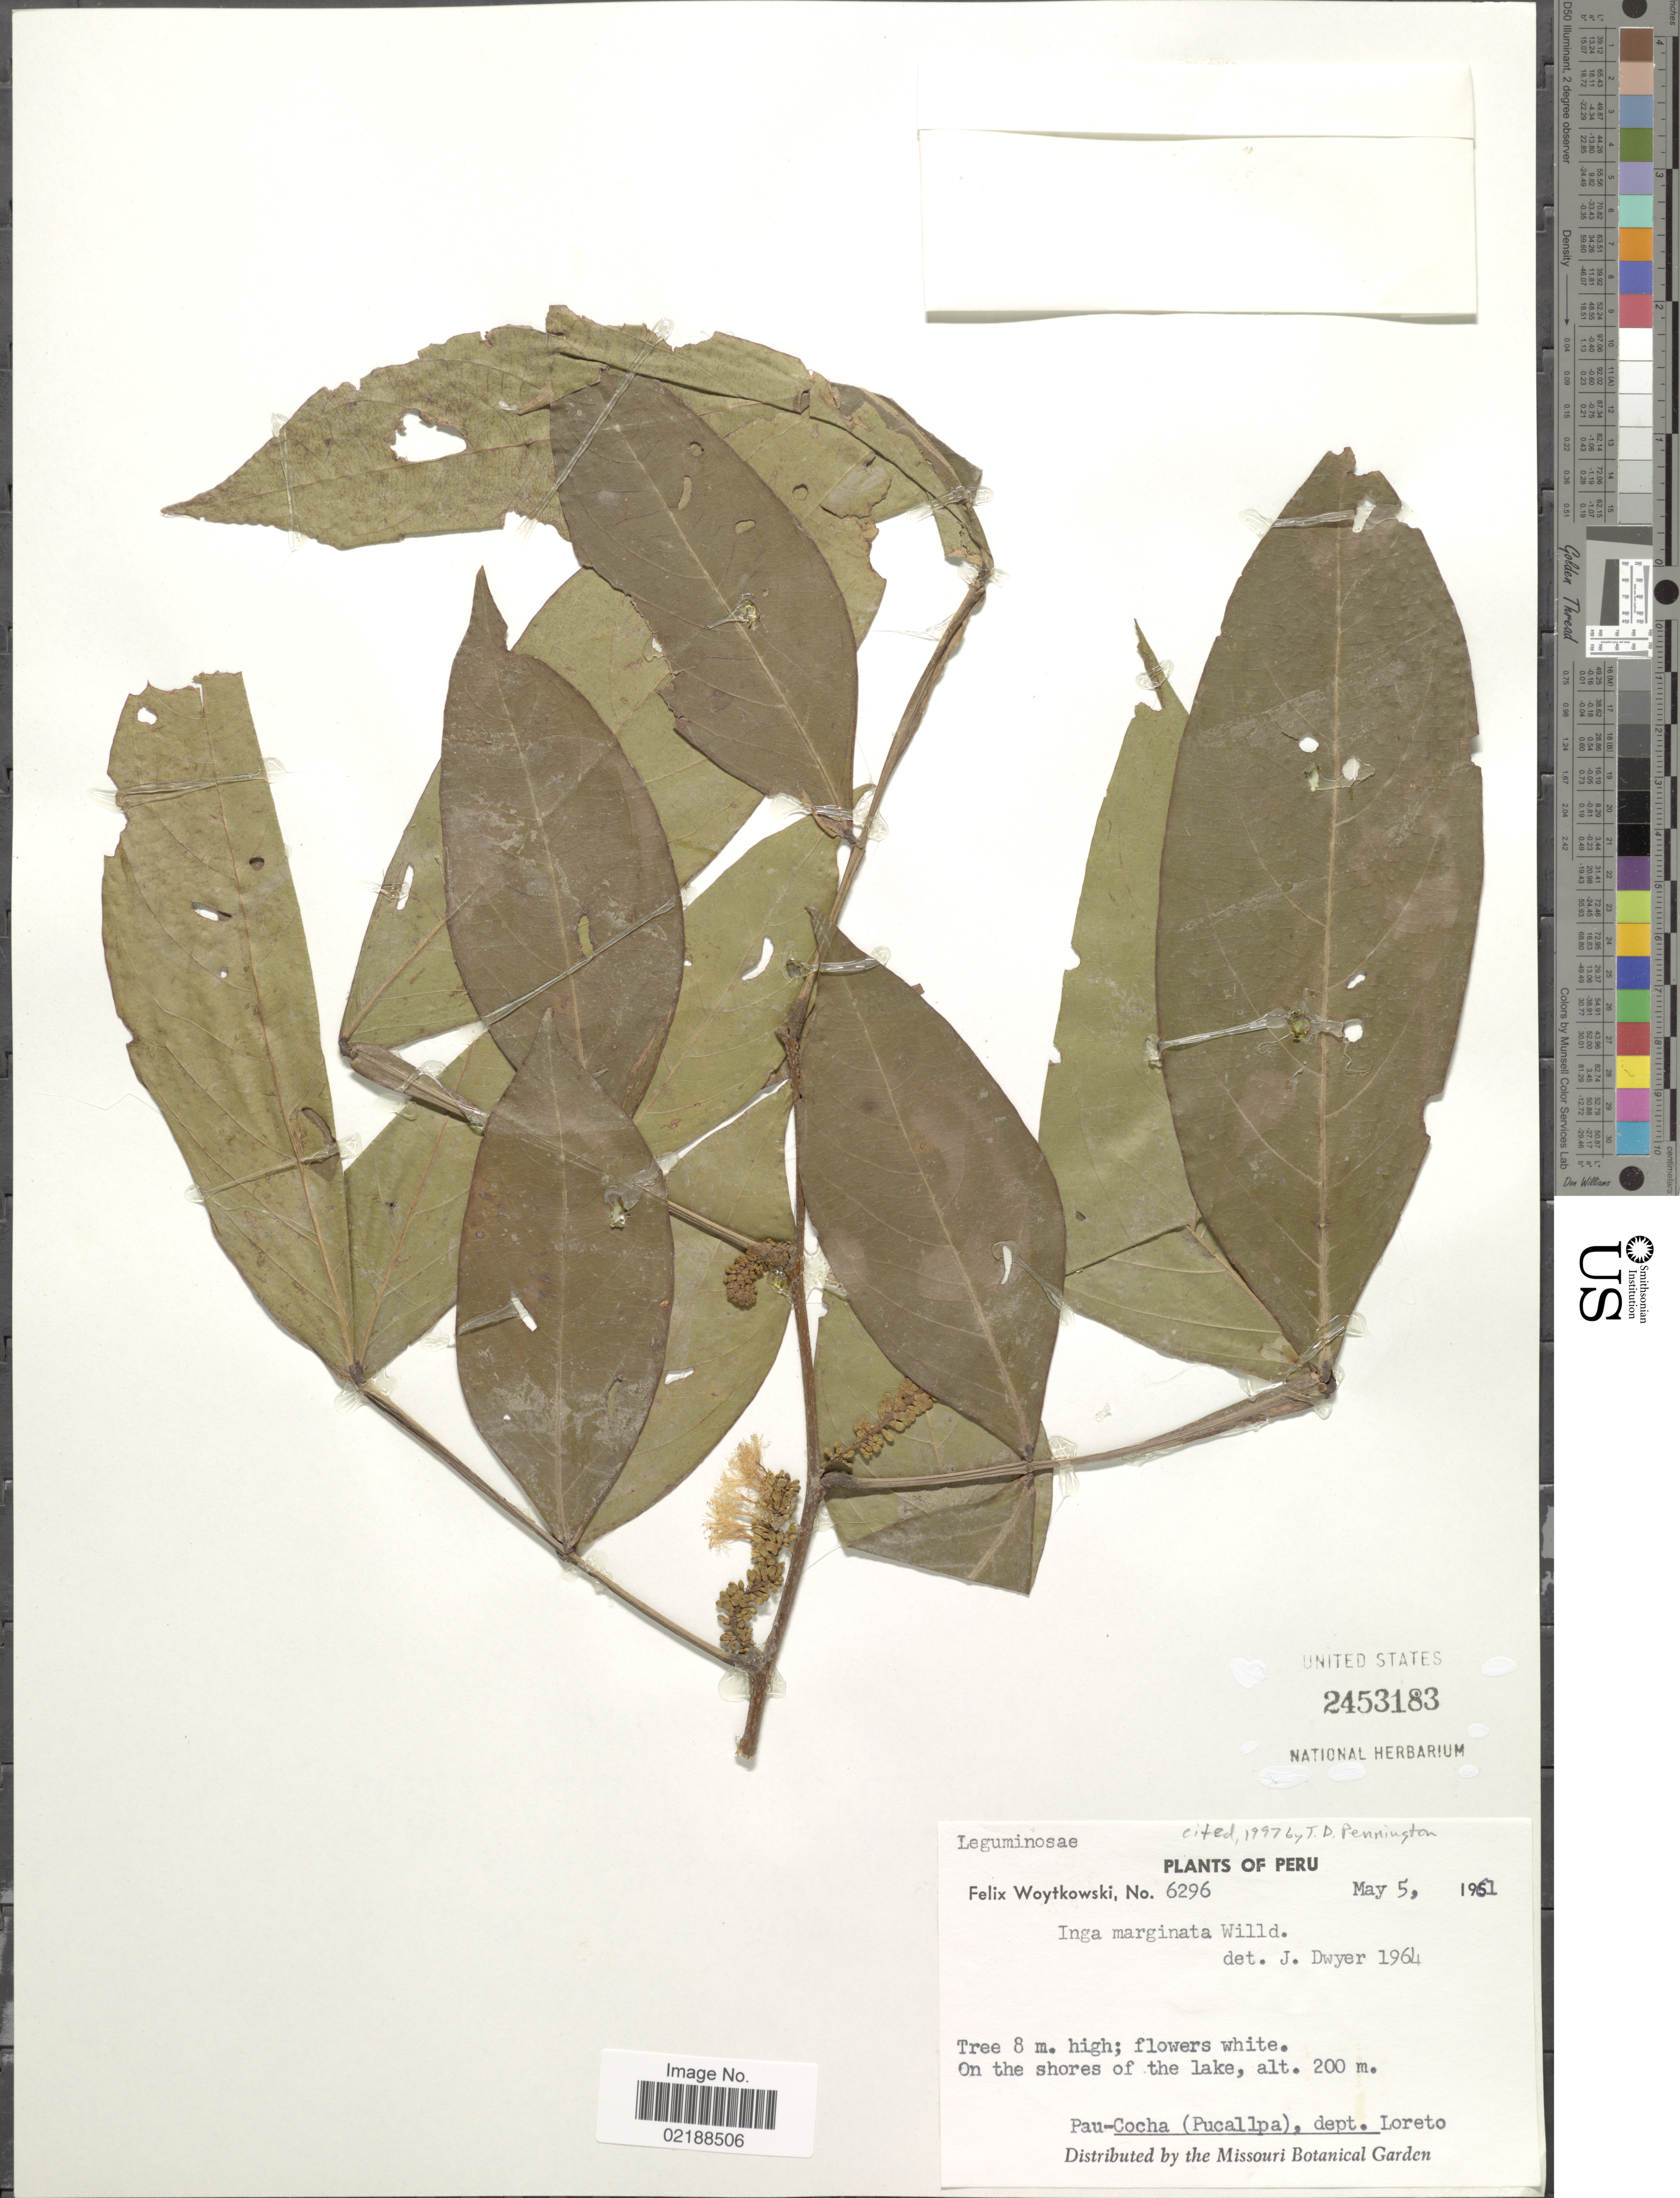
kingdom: Plantae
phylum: Tracheophyta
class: Magnoliopsida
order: Fabales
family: Fabaceae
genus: Inga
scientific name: Inga marginata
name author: Willd.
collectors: F. Woytkowski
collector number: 6296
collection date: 1961-05-05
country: Peru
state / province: Loreto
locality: On the shores of the lake, Pau-Cocha (Pucallpa), dept Loreto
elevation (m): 200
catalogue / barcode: US 2453183